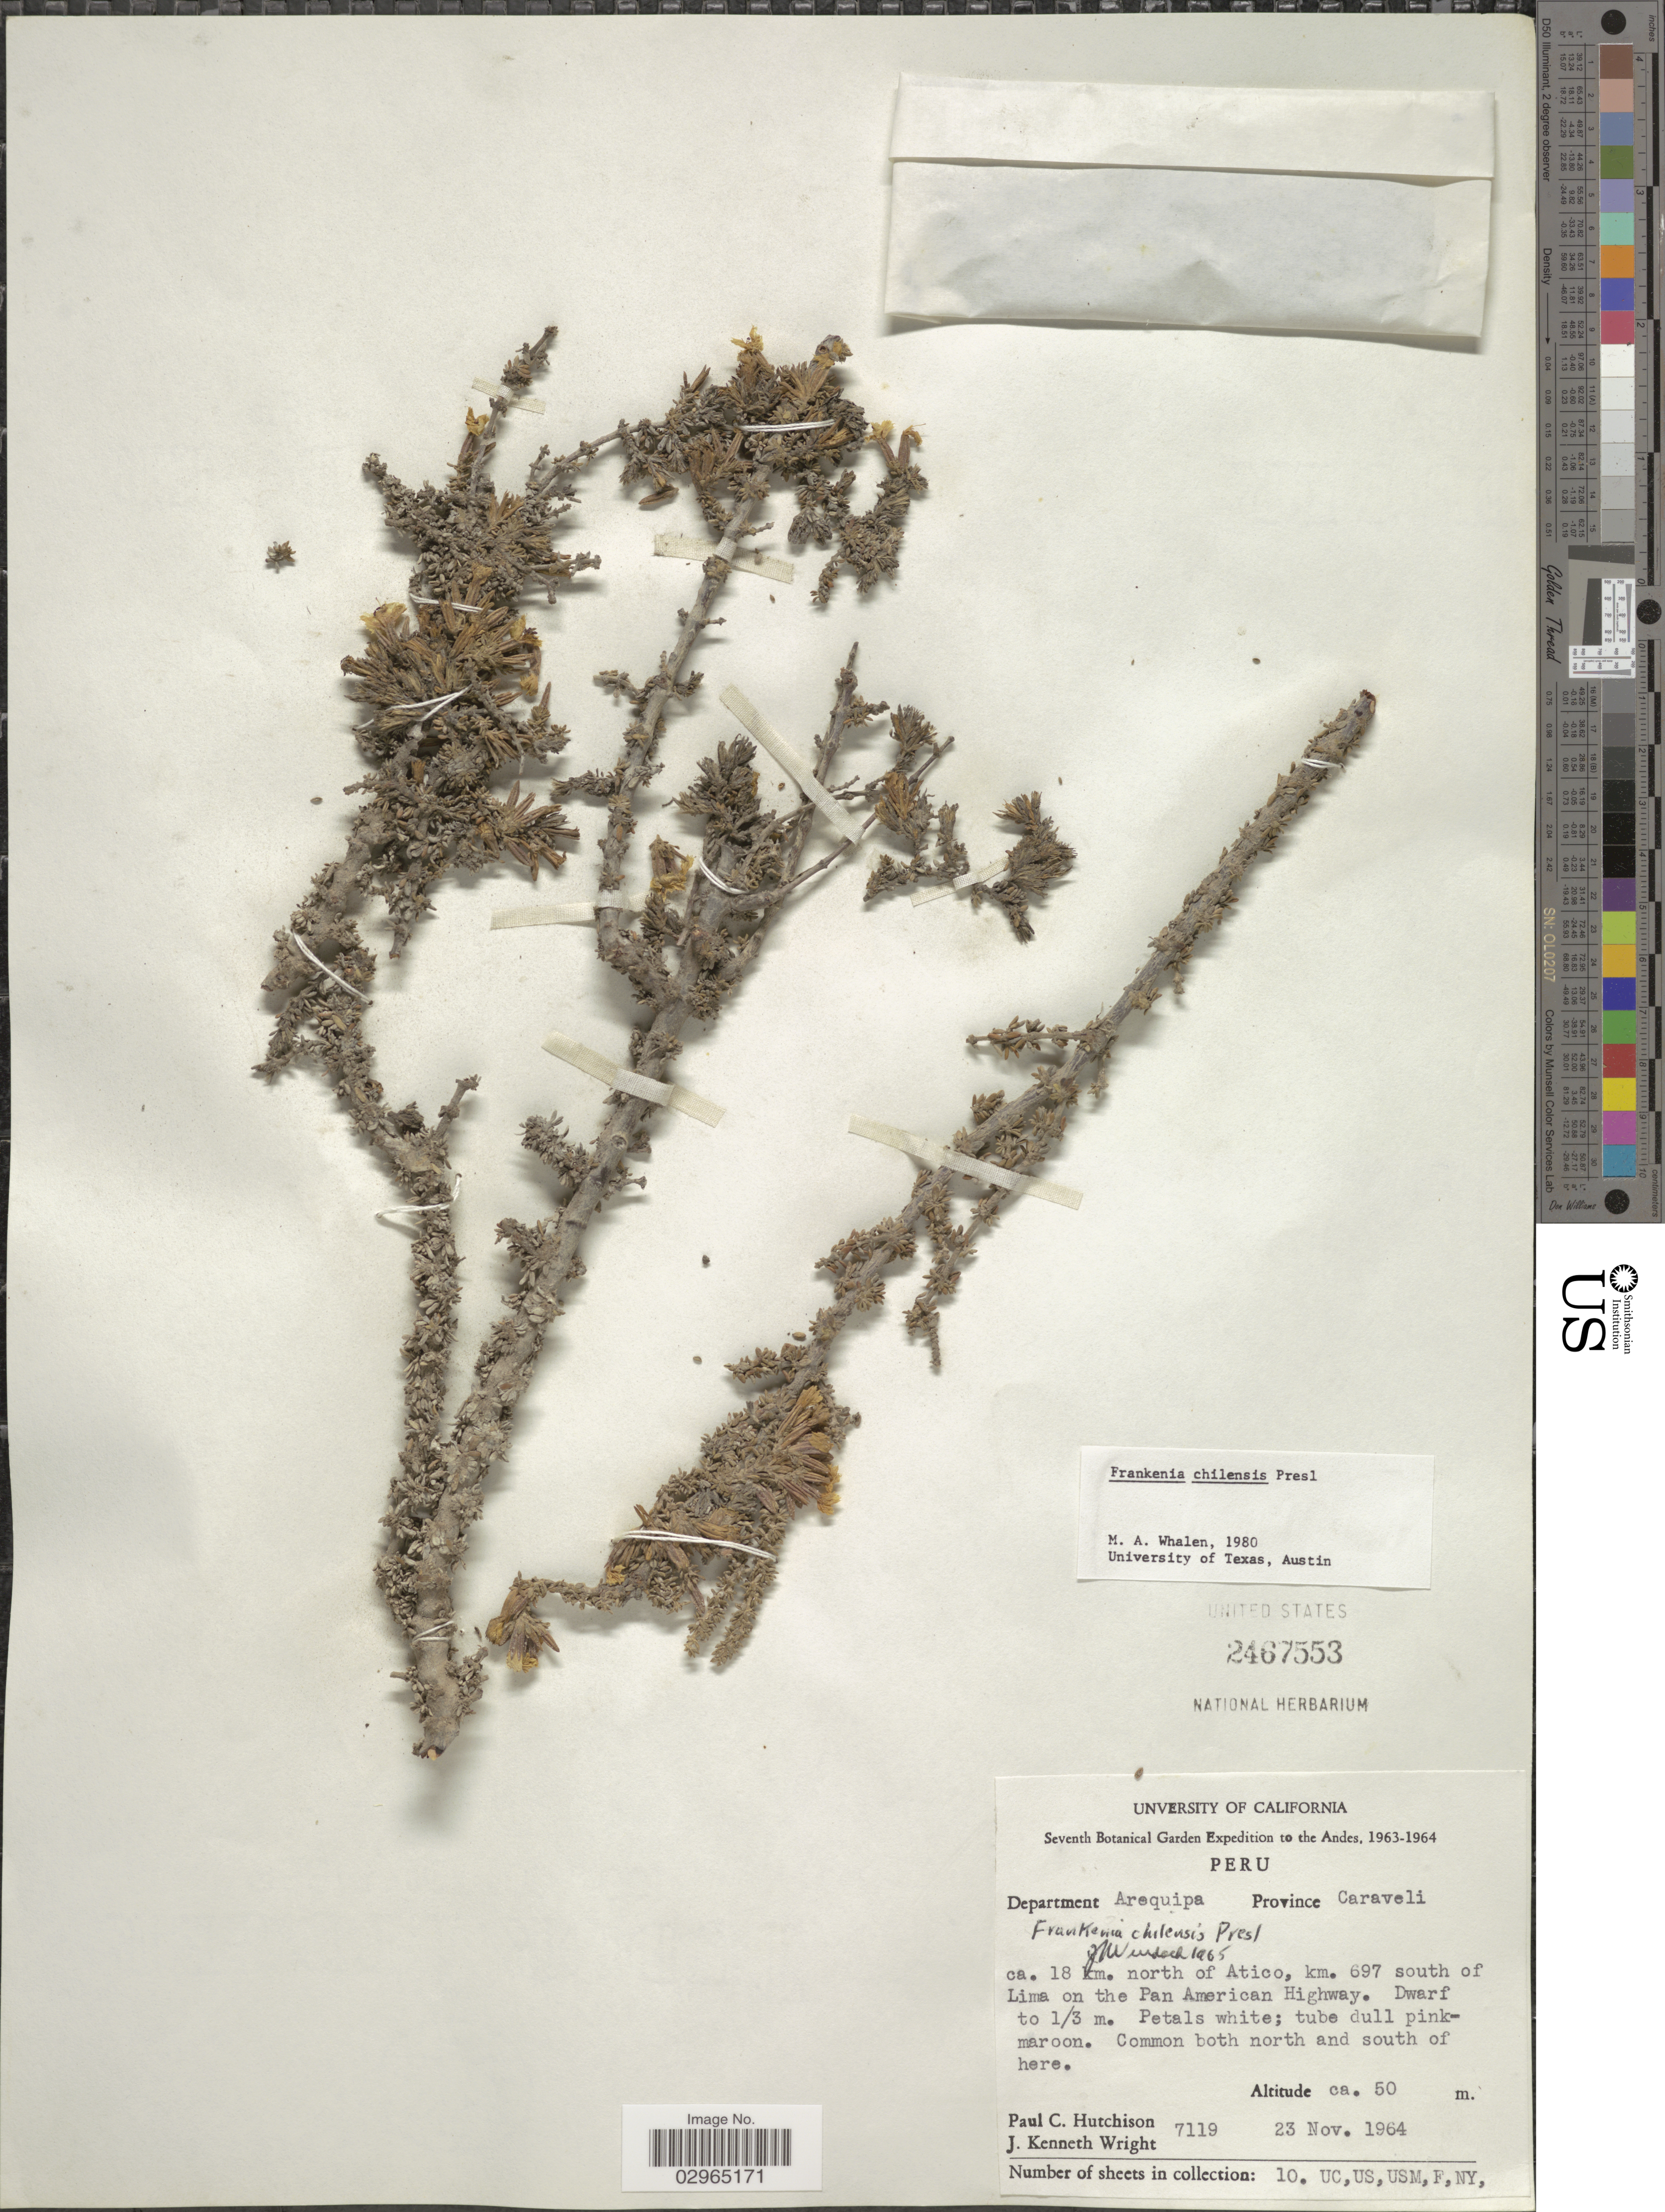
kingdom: Plantae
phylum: Tracheophyta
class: Magnoliopsida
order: Caryophyllales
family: Frankeniaceae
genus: Frankenia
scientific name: Frankenia chilensis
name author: C. Presl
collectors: P. C. Hutchison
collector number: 7119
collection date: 1964-11-23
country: Peru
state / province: Arequipa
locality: Andes. Department Arequipa Province Caraveli, ca. 18 km. north of Atico, km. 697 south of Lima on the Pan American Highway.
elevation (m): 50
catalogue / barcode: US 2467553